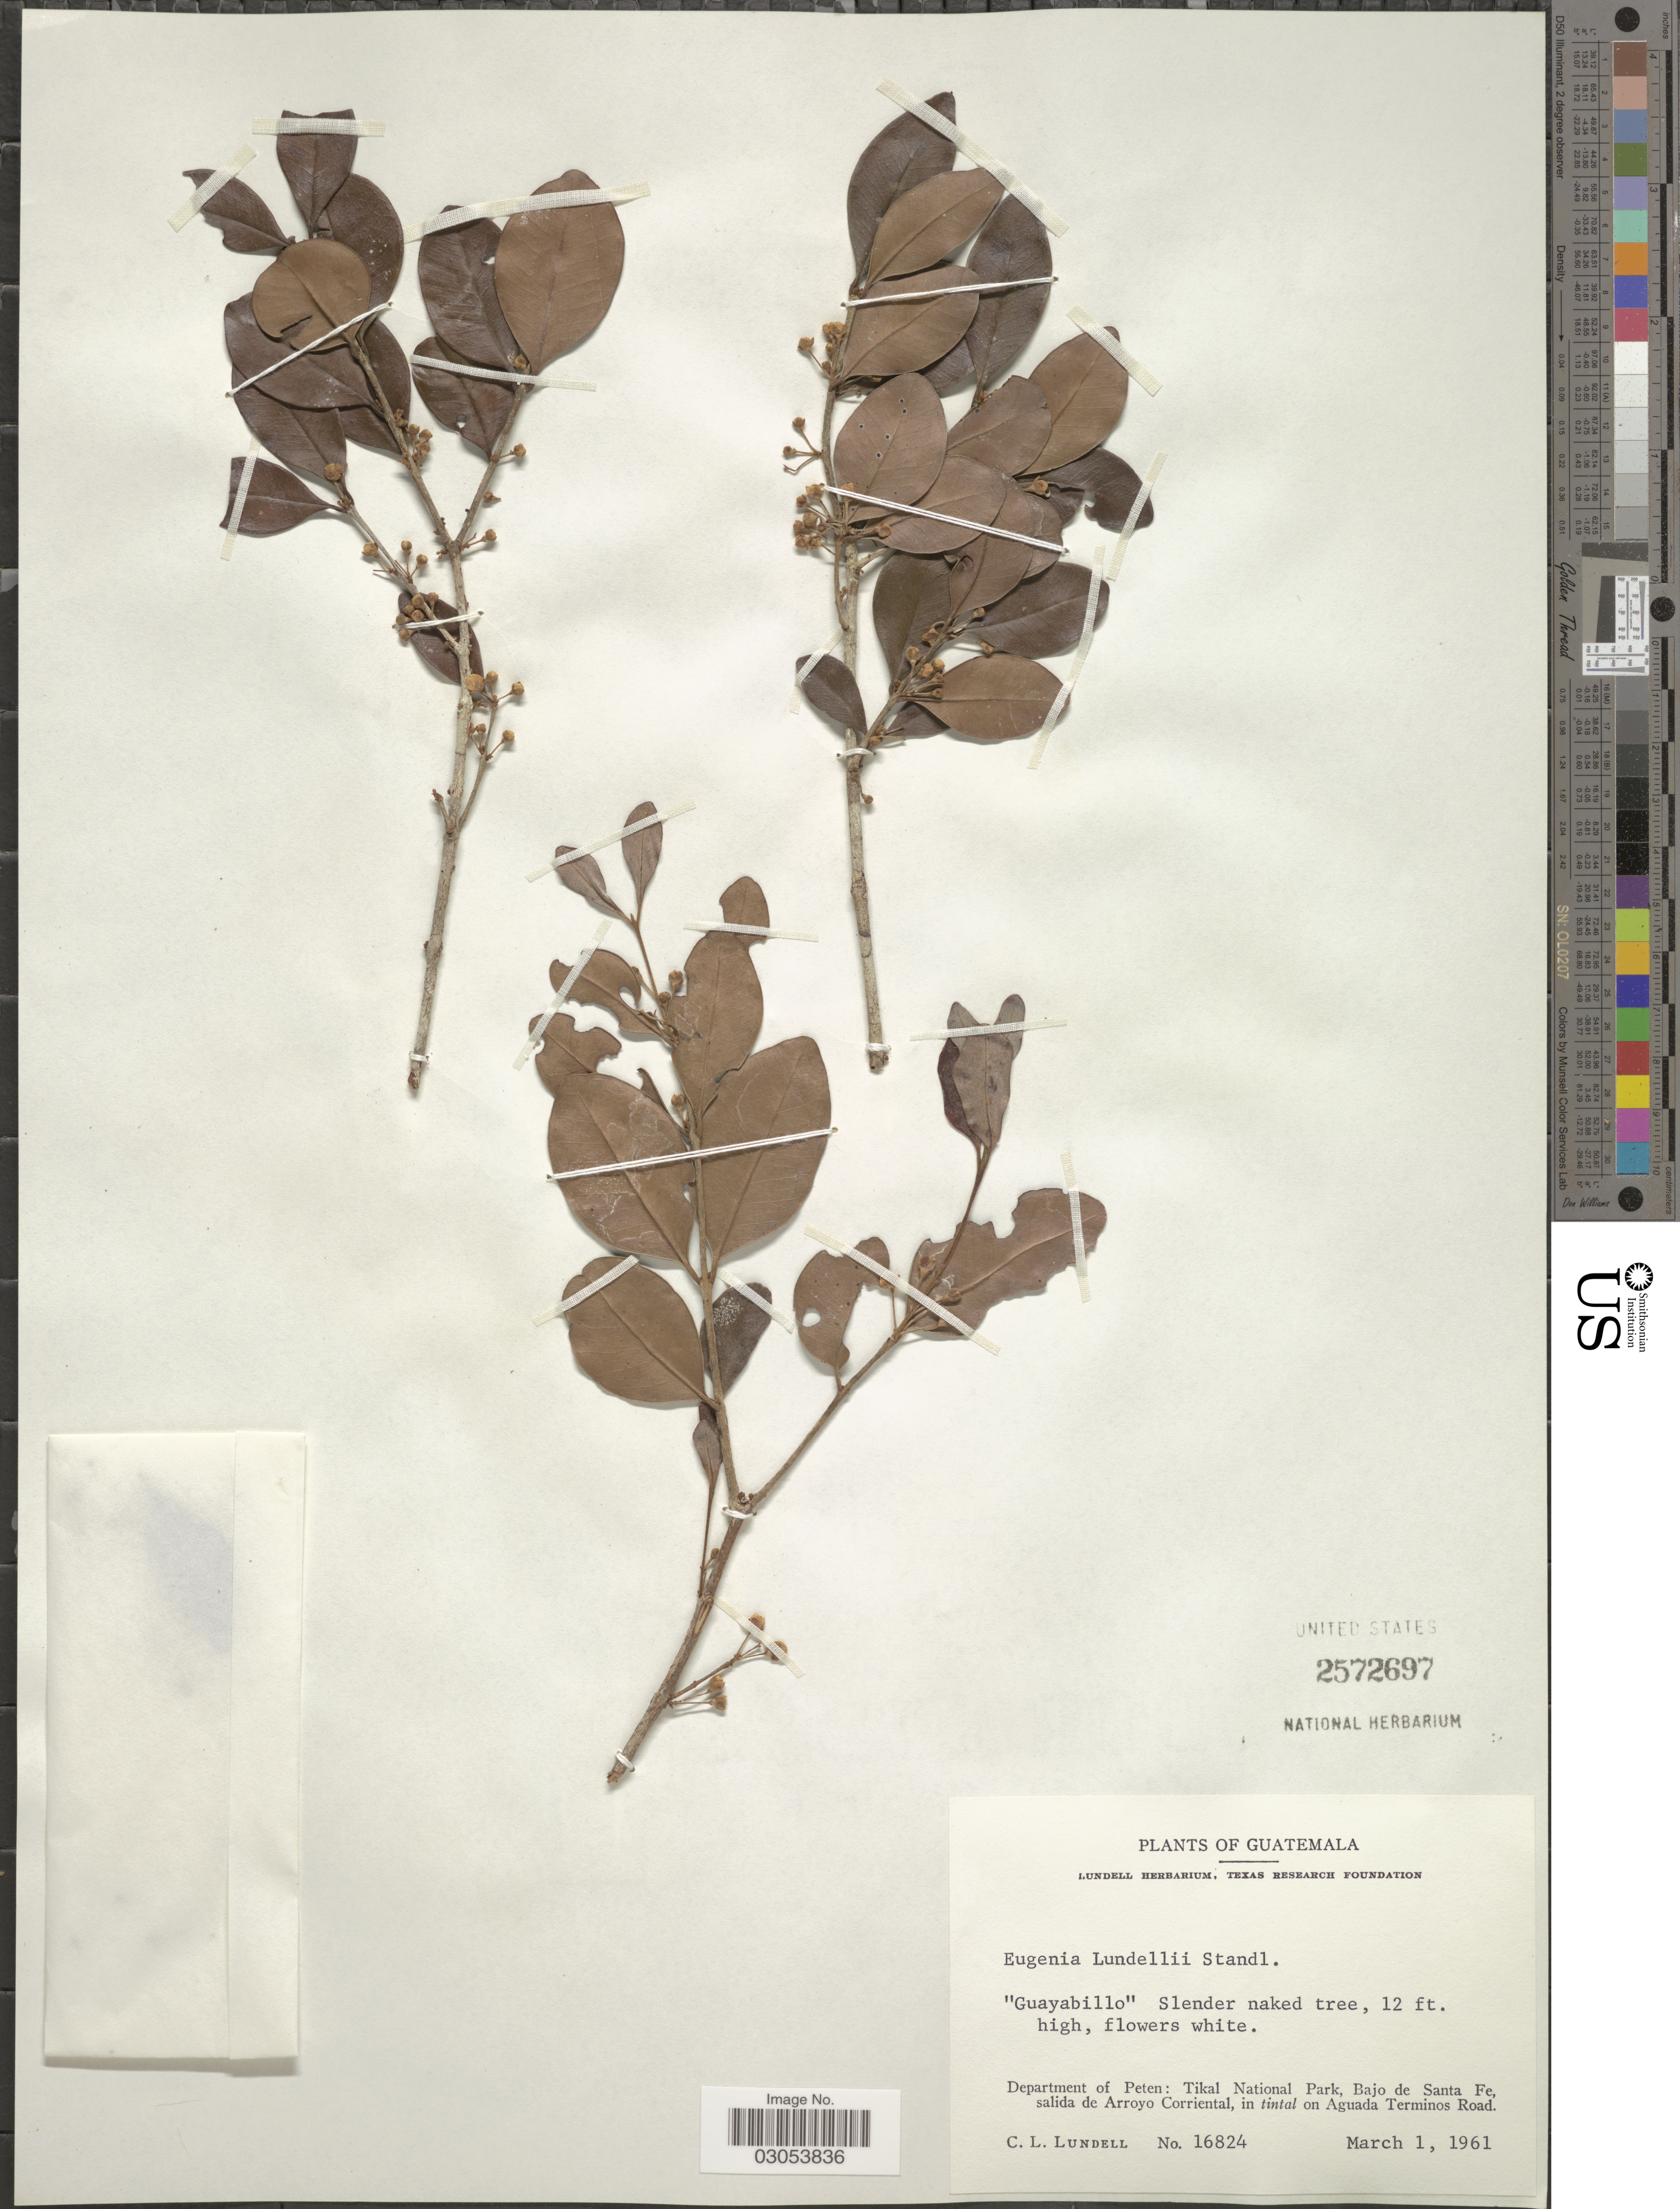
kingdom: Plantae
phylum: Tracheophyta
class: Magnoliopsida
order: Myrtales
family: Myrtaceae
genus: Eugenia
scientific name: Eugenia lundellii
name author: Standl.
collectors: C. L. Lundell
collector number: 16824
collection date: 1961-03-01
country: Guatemala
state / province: El Petén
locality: Department of Peten: Tikal National Park, Bajo de Santa Fe, salida de Arroyo Corriental, in tintal on Aguada Terminos Road.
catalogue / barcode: US 2572697